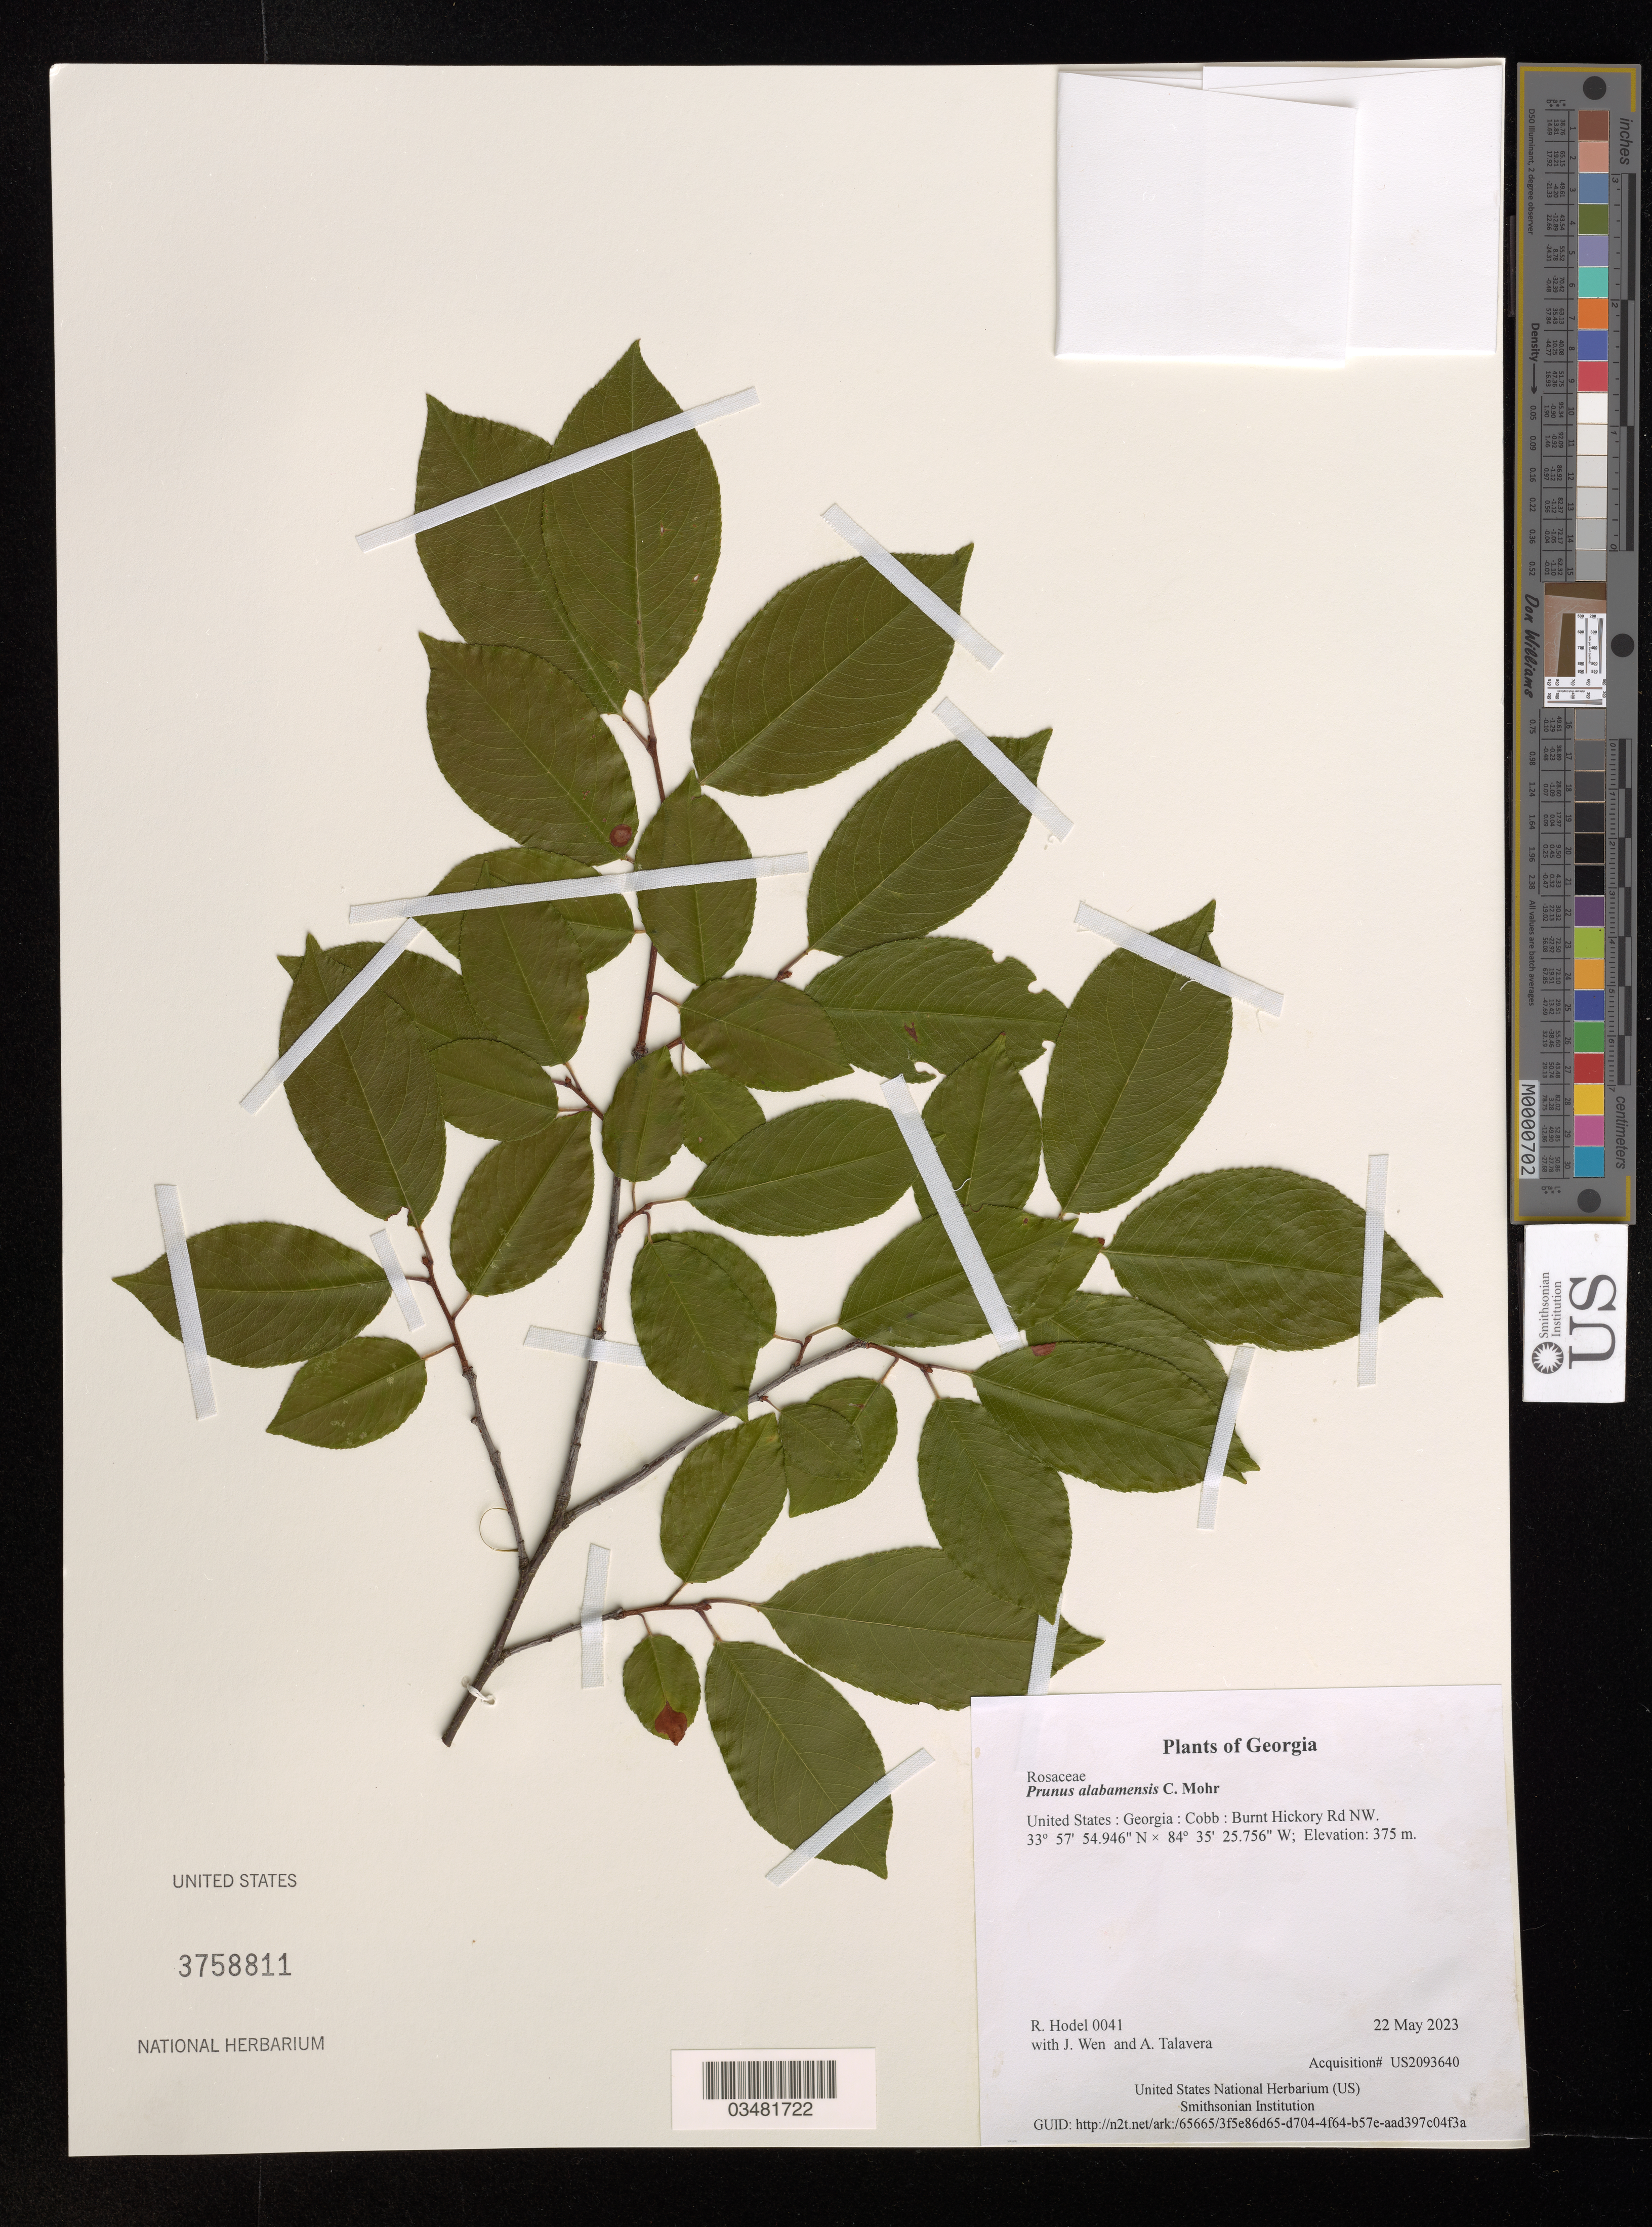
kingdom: Plantae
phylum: Tracheophyta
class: Magnoliopsida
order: Rosales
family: Rosaceae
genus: Prunus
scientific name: Prunus alabamensis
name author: C. Mohr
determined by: Hodel, Richard G. J.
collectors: R. Hodel, J. Wen & A. Talavera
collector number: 0041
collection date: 2023-05-22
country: United States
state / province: Georgia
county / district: Cobb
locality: Burnt Hickory Rd NW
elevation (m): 375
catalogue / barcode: US 3758811